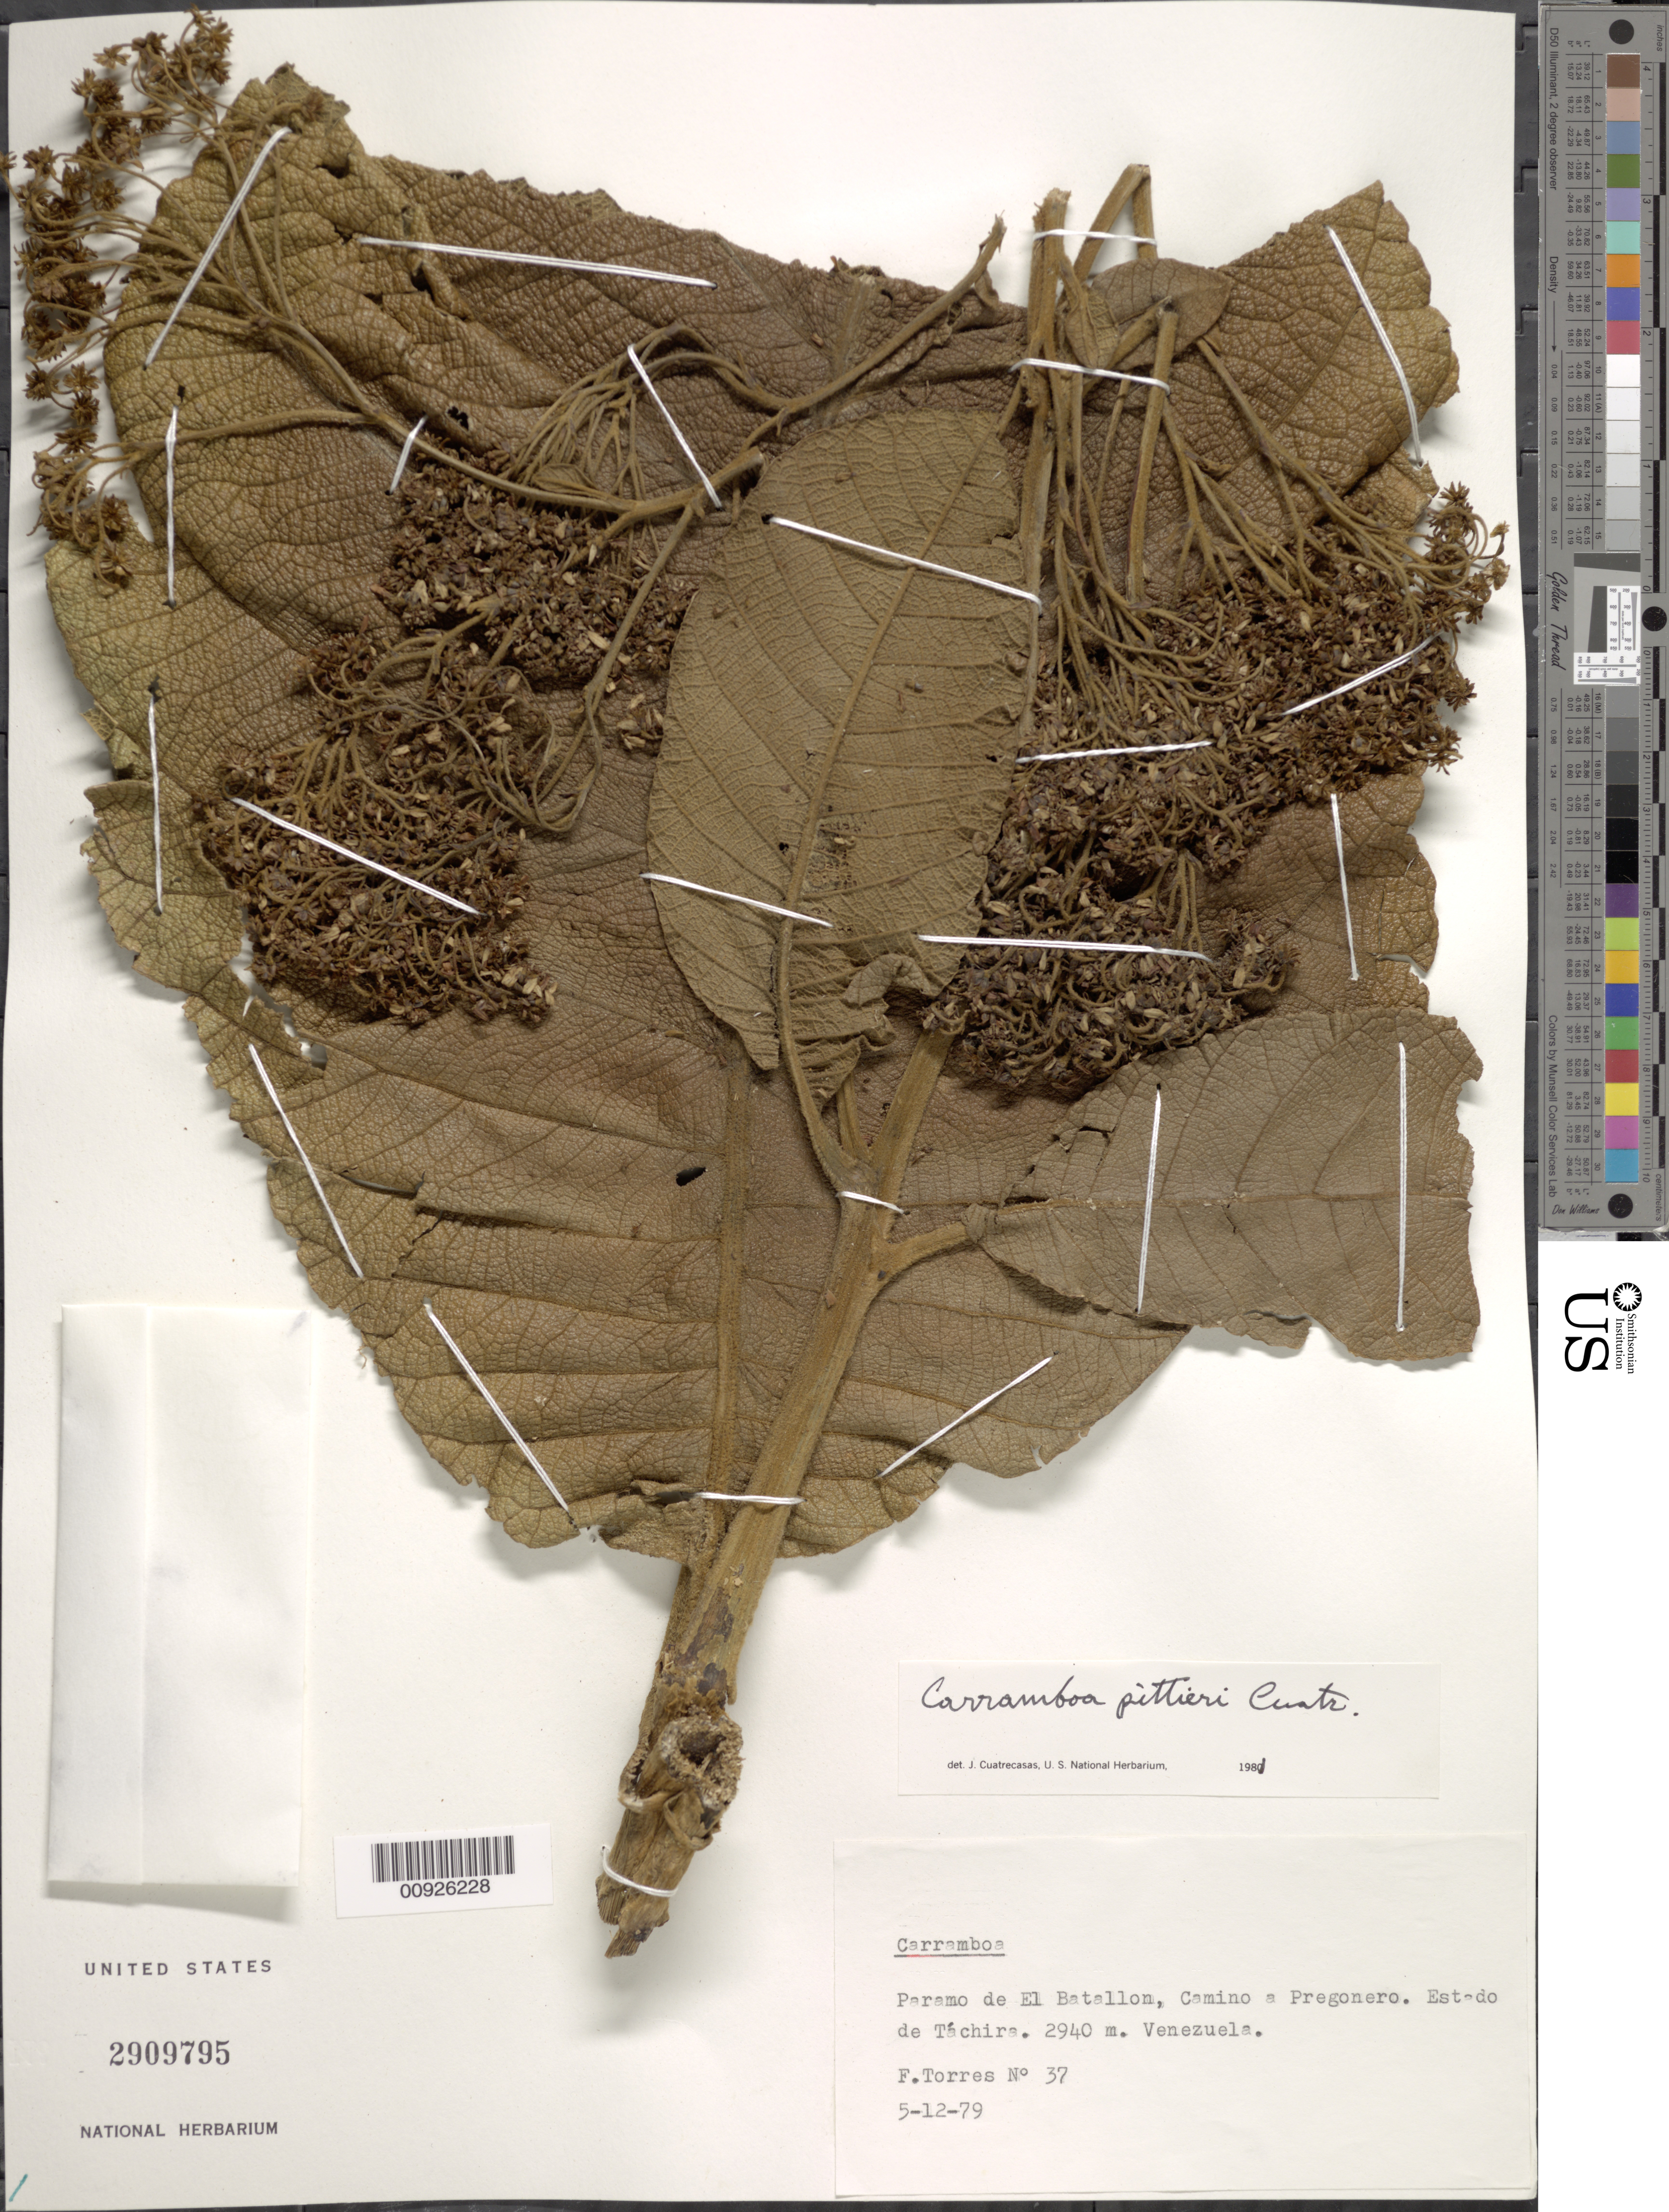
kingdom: Plantae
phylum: Tracheophyta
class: Magnoliopsida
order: Asterales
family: Asteraceae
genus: Carramboa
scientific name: Carramboa badilloi var. pittieri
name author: (Cuatrec.) Cuatrec.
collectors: F. Torres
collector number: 37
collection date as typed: Transcribed d/m/y: 5/12/79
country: Venezuela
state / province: Tachira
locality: Paramo El Batallon. Camino a Pregonero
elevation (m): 2940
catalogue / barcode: US 2909795